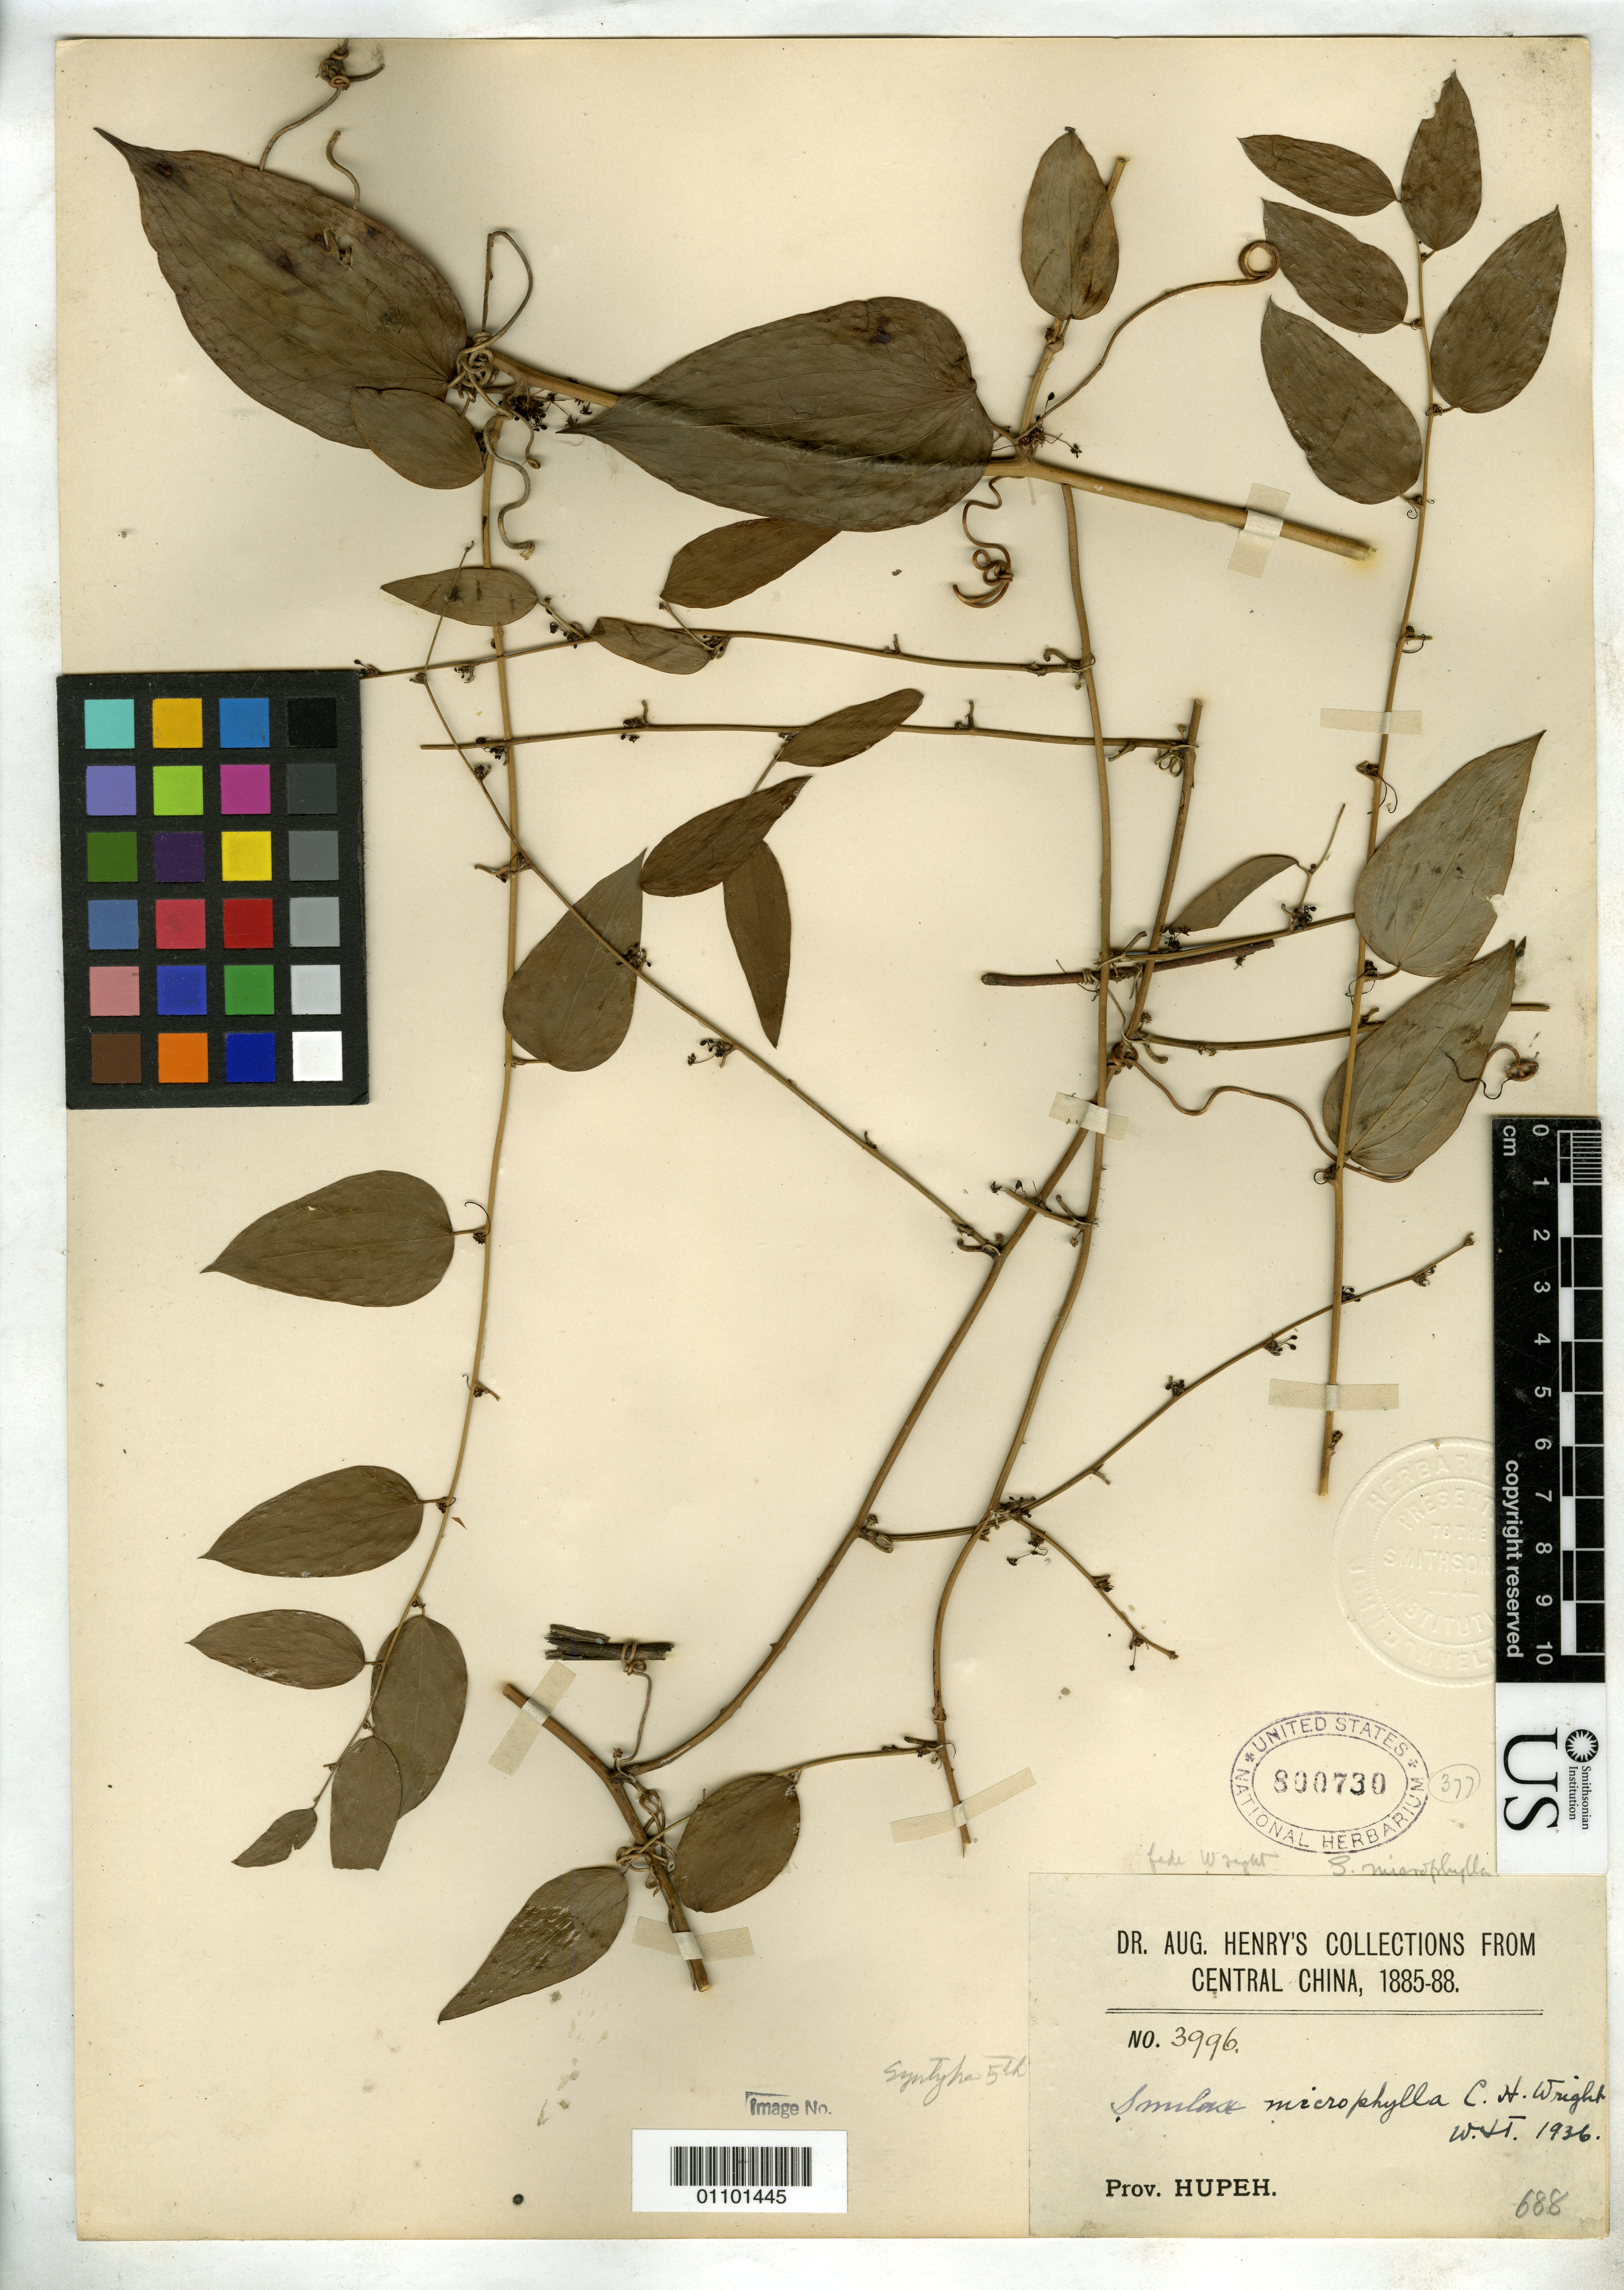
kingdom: Plantae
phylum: Tracheophyta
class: Liliopsida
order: Liliales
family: Smilacaceae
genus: Smilax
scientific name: Smilax microphylla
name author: C.H. Wright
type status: Syntype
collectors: A. Henry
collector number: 3996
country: China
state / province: Hubei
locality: Prov. Hupeh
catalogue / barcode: US 800730